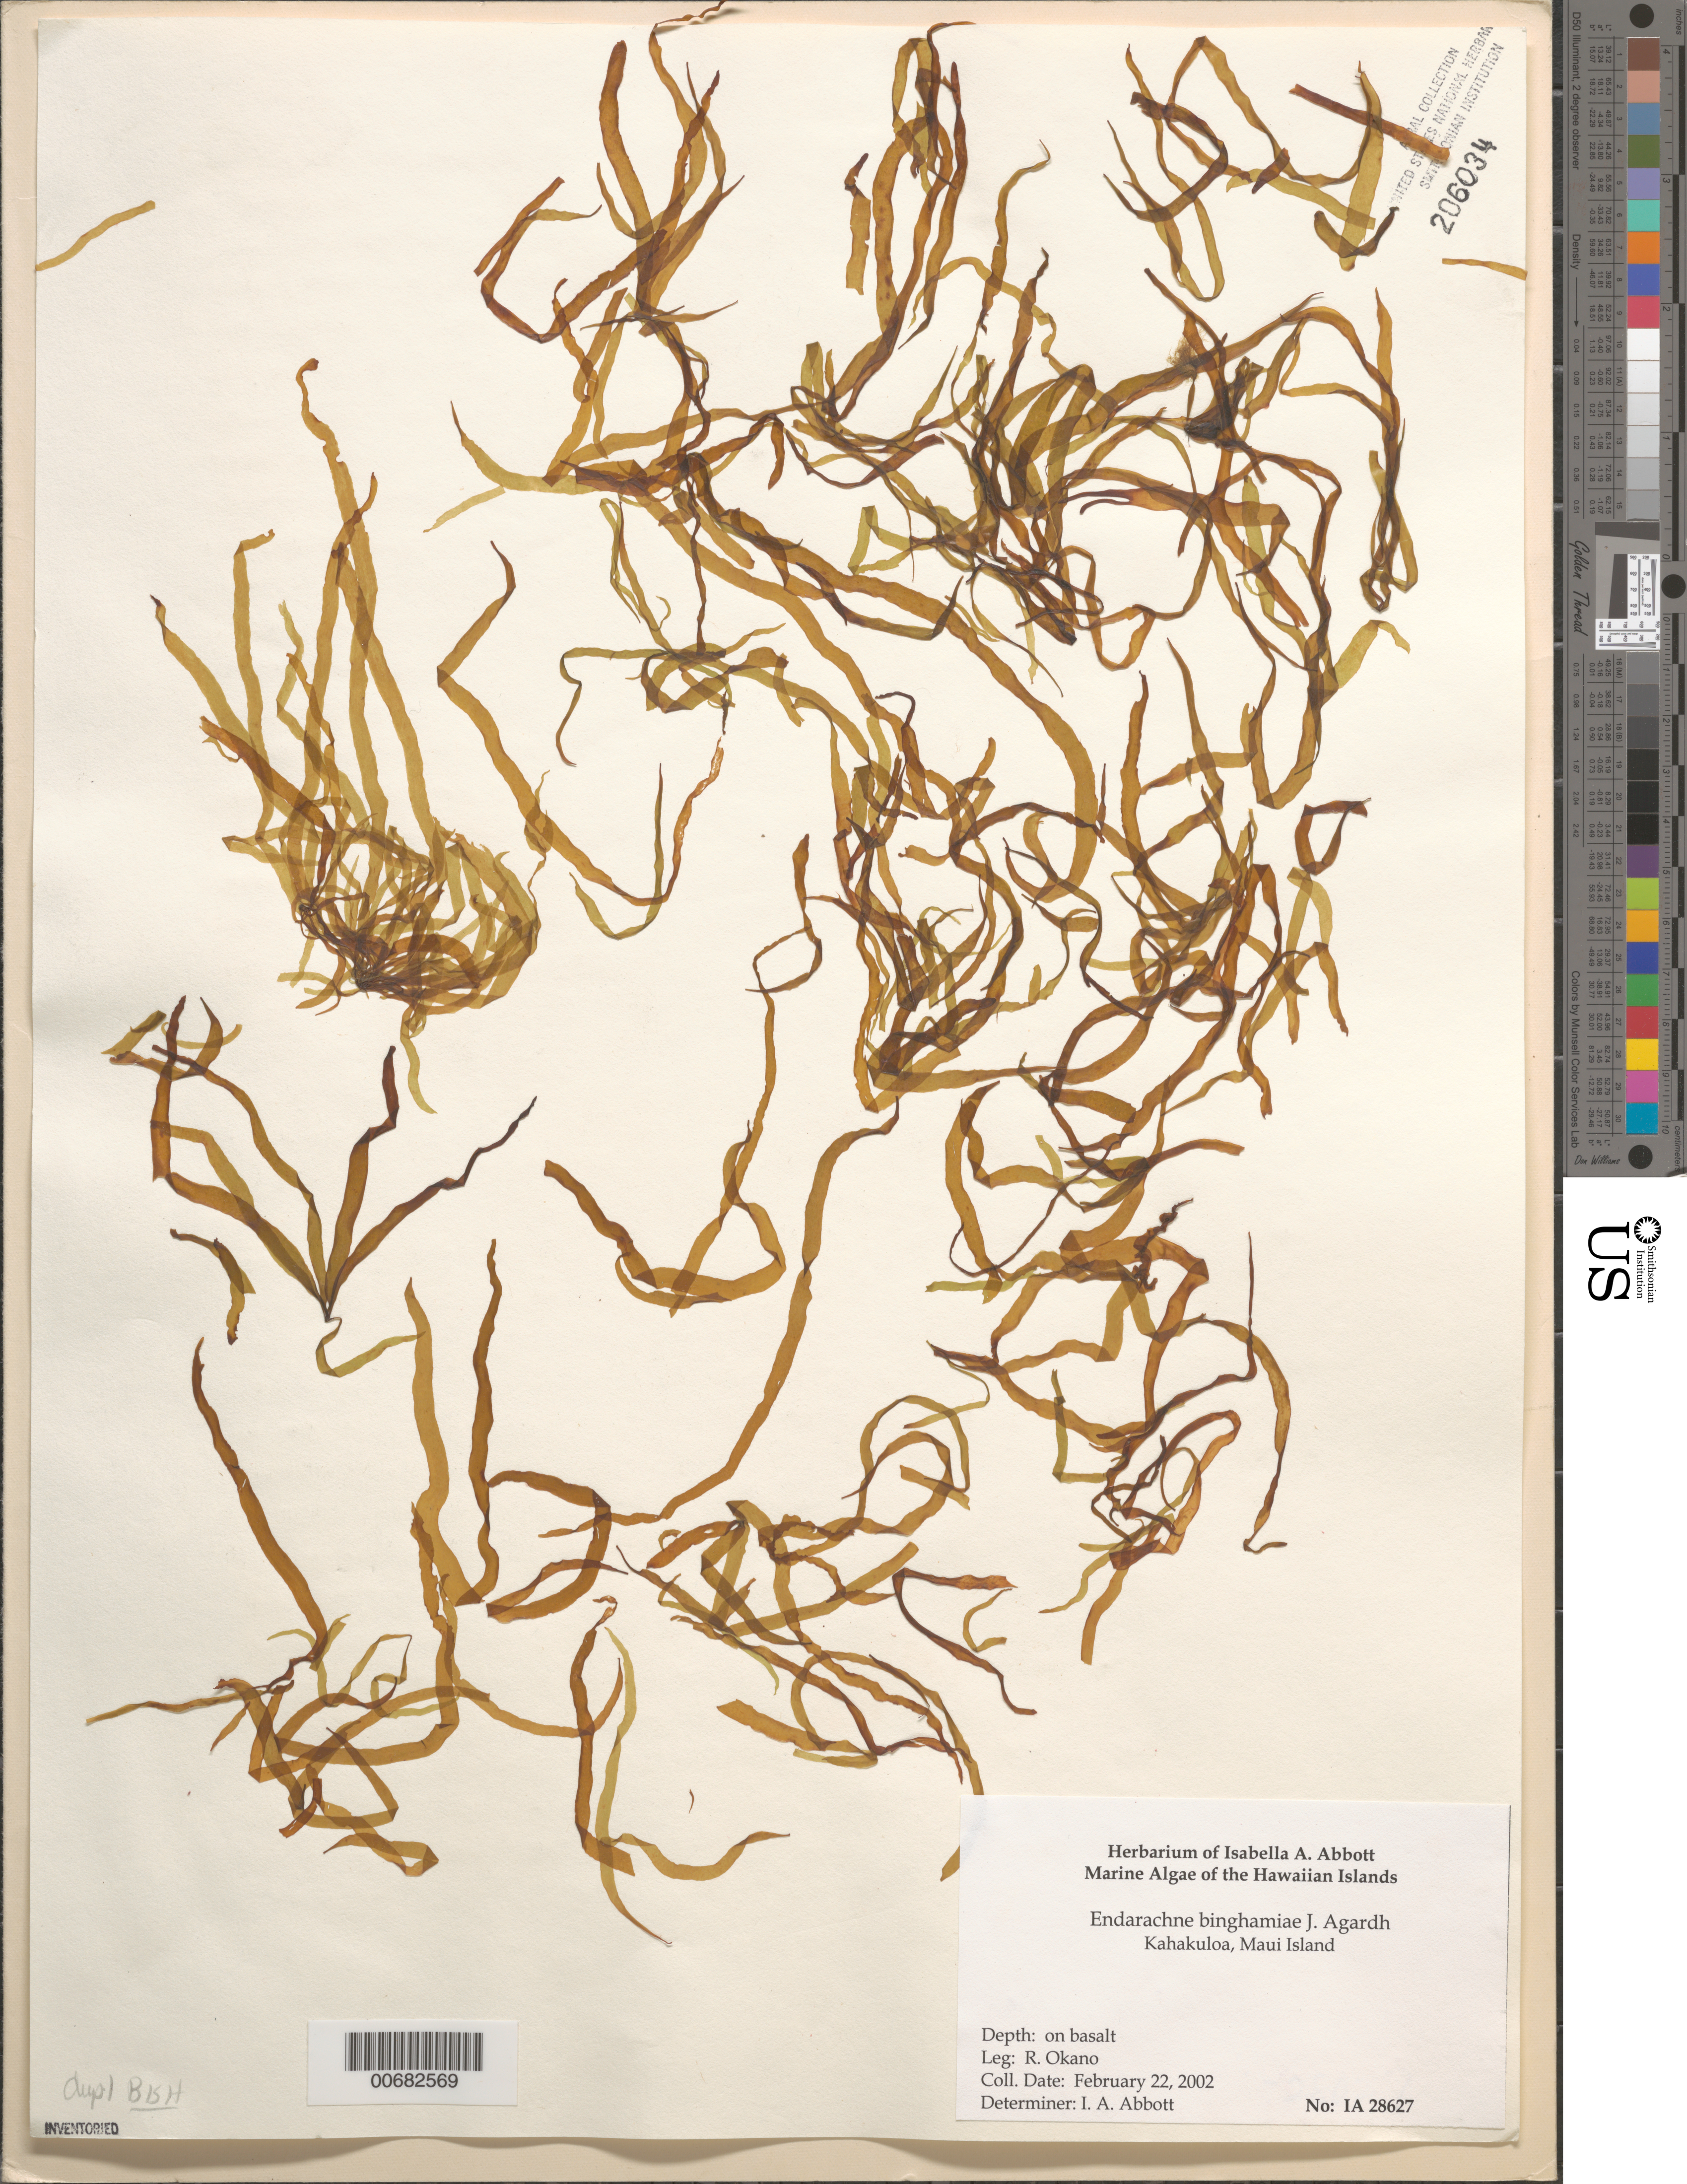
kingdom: Chromista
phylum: Ochrophyta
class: Phaeophyceae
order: Scytosiphonales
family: Scytosiphonaceae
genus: Petalonia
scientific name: Petalonia binghamiae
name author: (J. Agardh) K.L.Vinogr.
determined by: Algae name updating Project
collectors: R. Okano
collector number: IAA 28627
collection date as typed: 22 Feb 2002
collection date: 2002-02-22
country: United States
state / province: Hawaii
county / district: Maui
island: Maui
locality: Kahakuloa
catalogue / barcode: US 206034